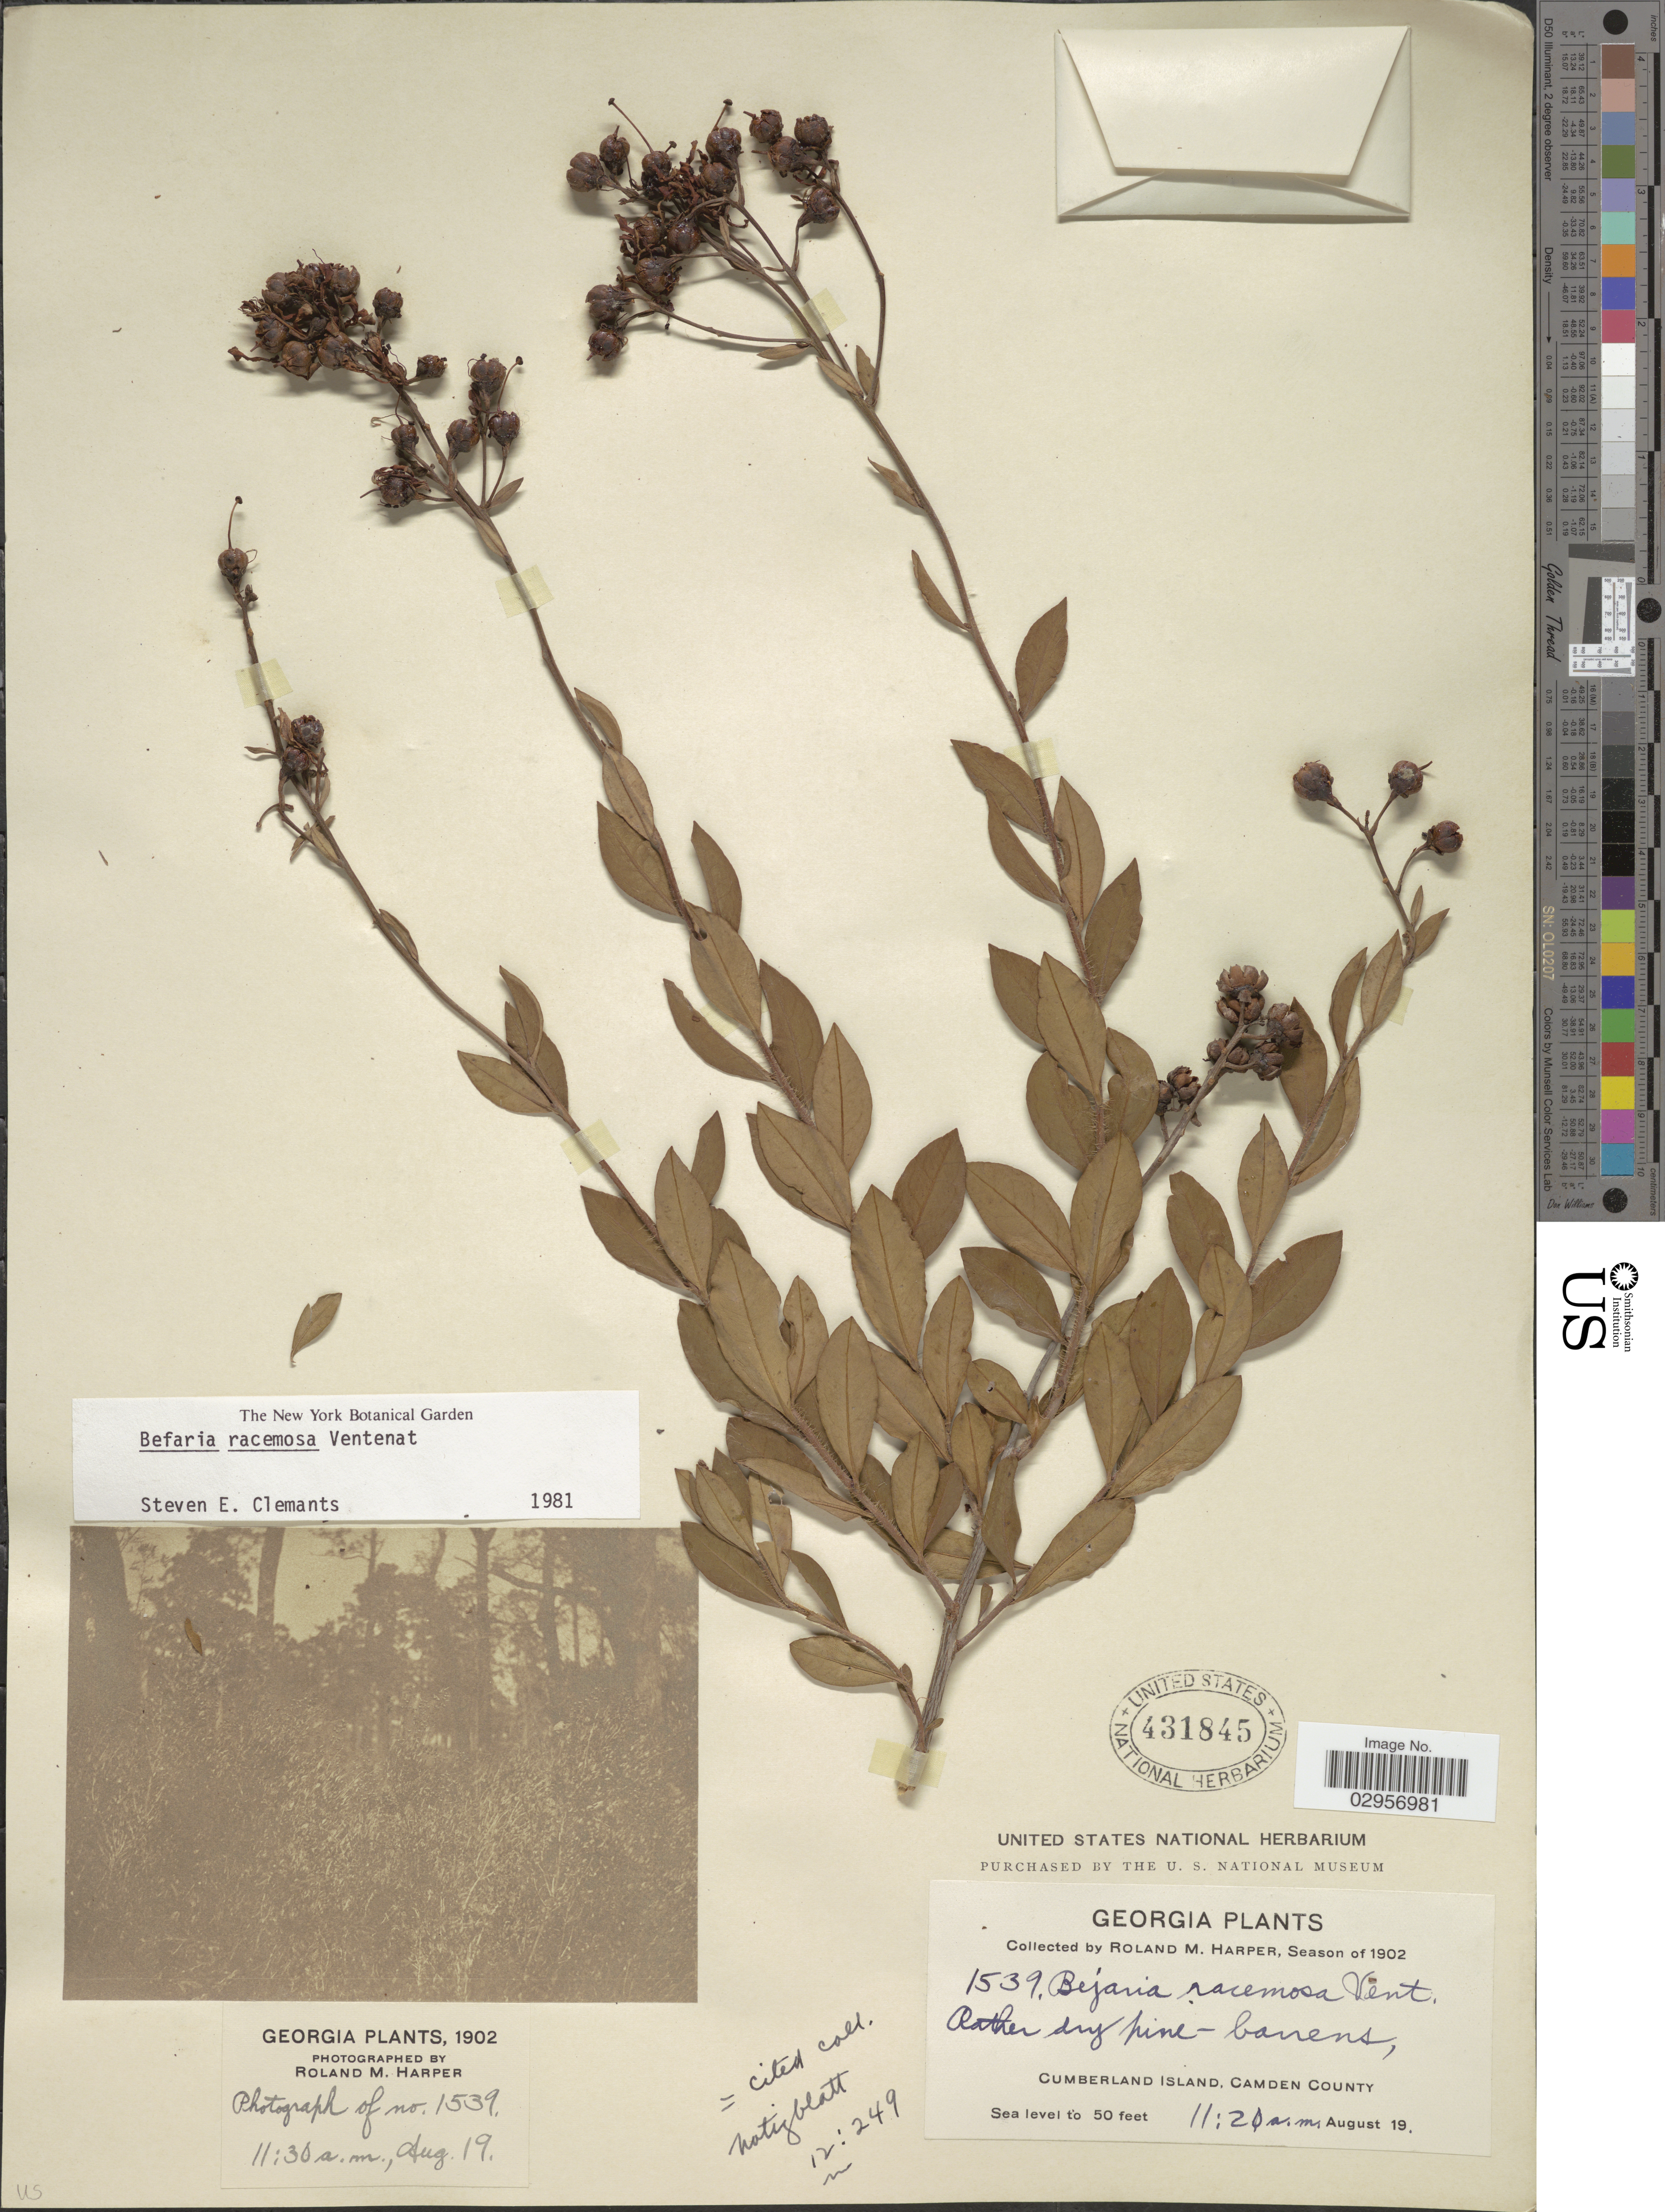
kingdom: Plantae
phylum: Tracheophyta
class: Magnoliopsida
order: Ericales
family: Ericaceae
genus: Bejaria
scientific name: Bejaria racemosa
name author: Vent.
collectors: R. M. Harper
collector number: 1539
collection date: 1902-08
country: United States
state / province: Georgia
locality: Cumberland Island, Camden County.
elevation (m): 0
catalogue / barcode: US 431845